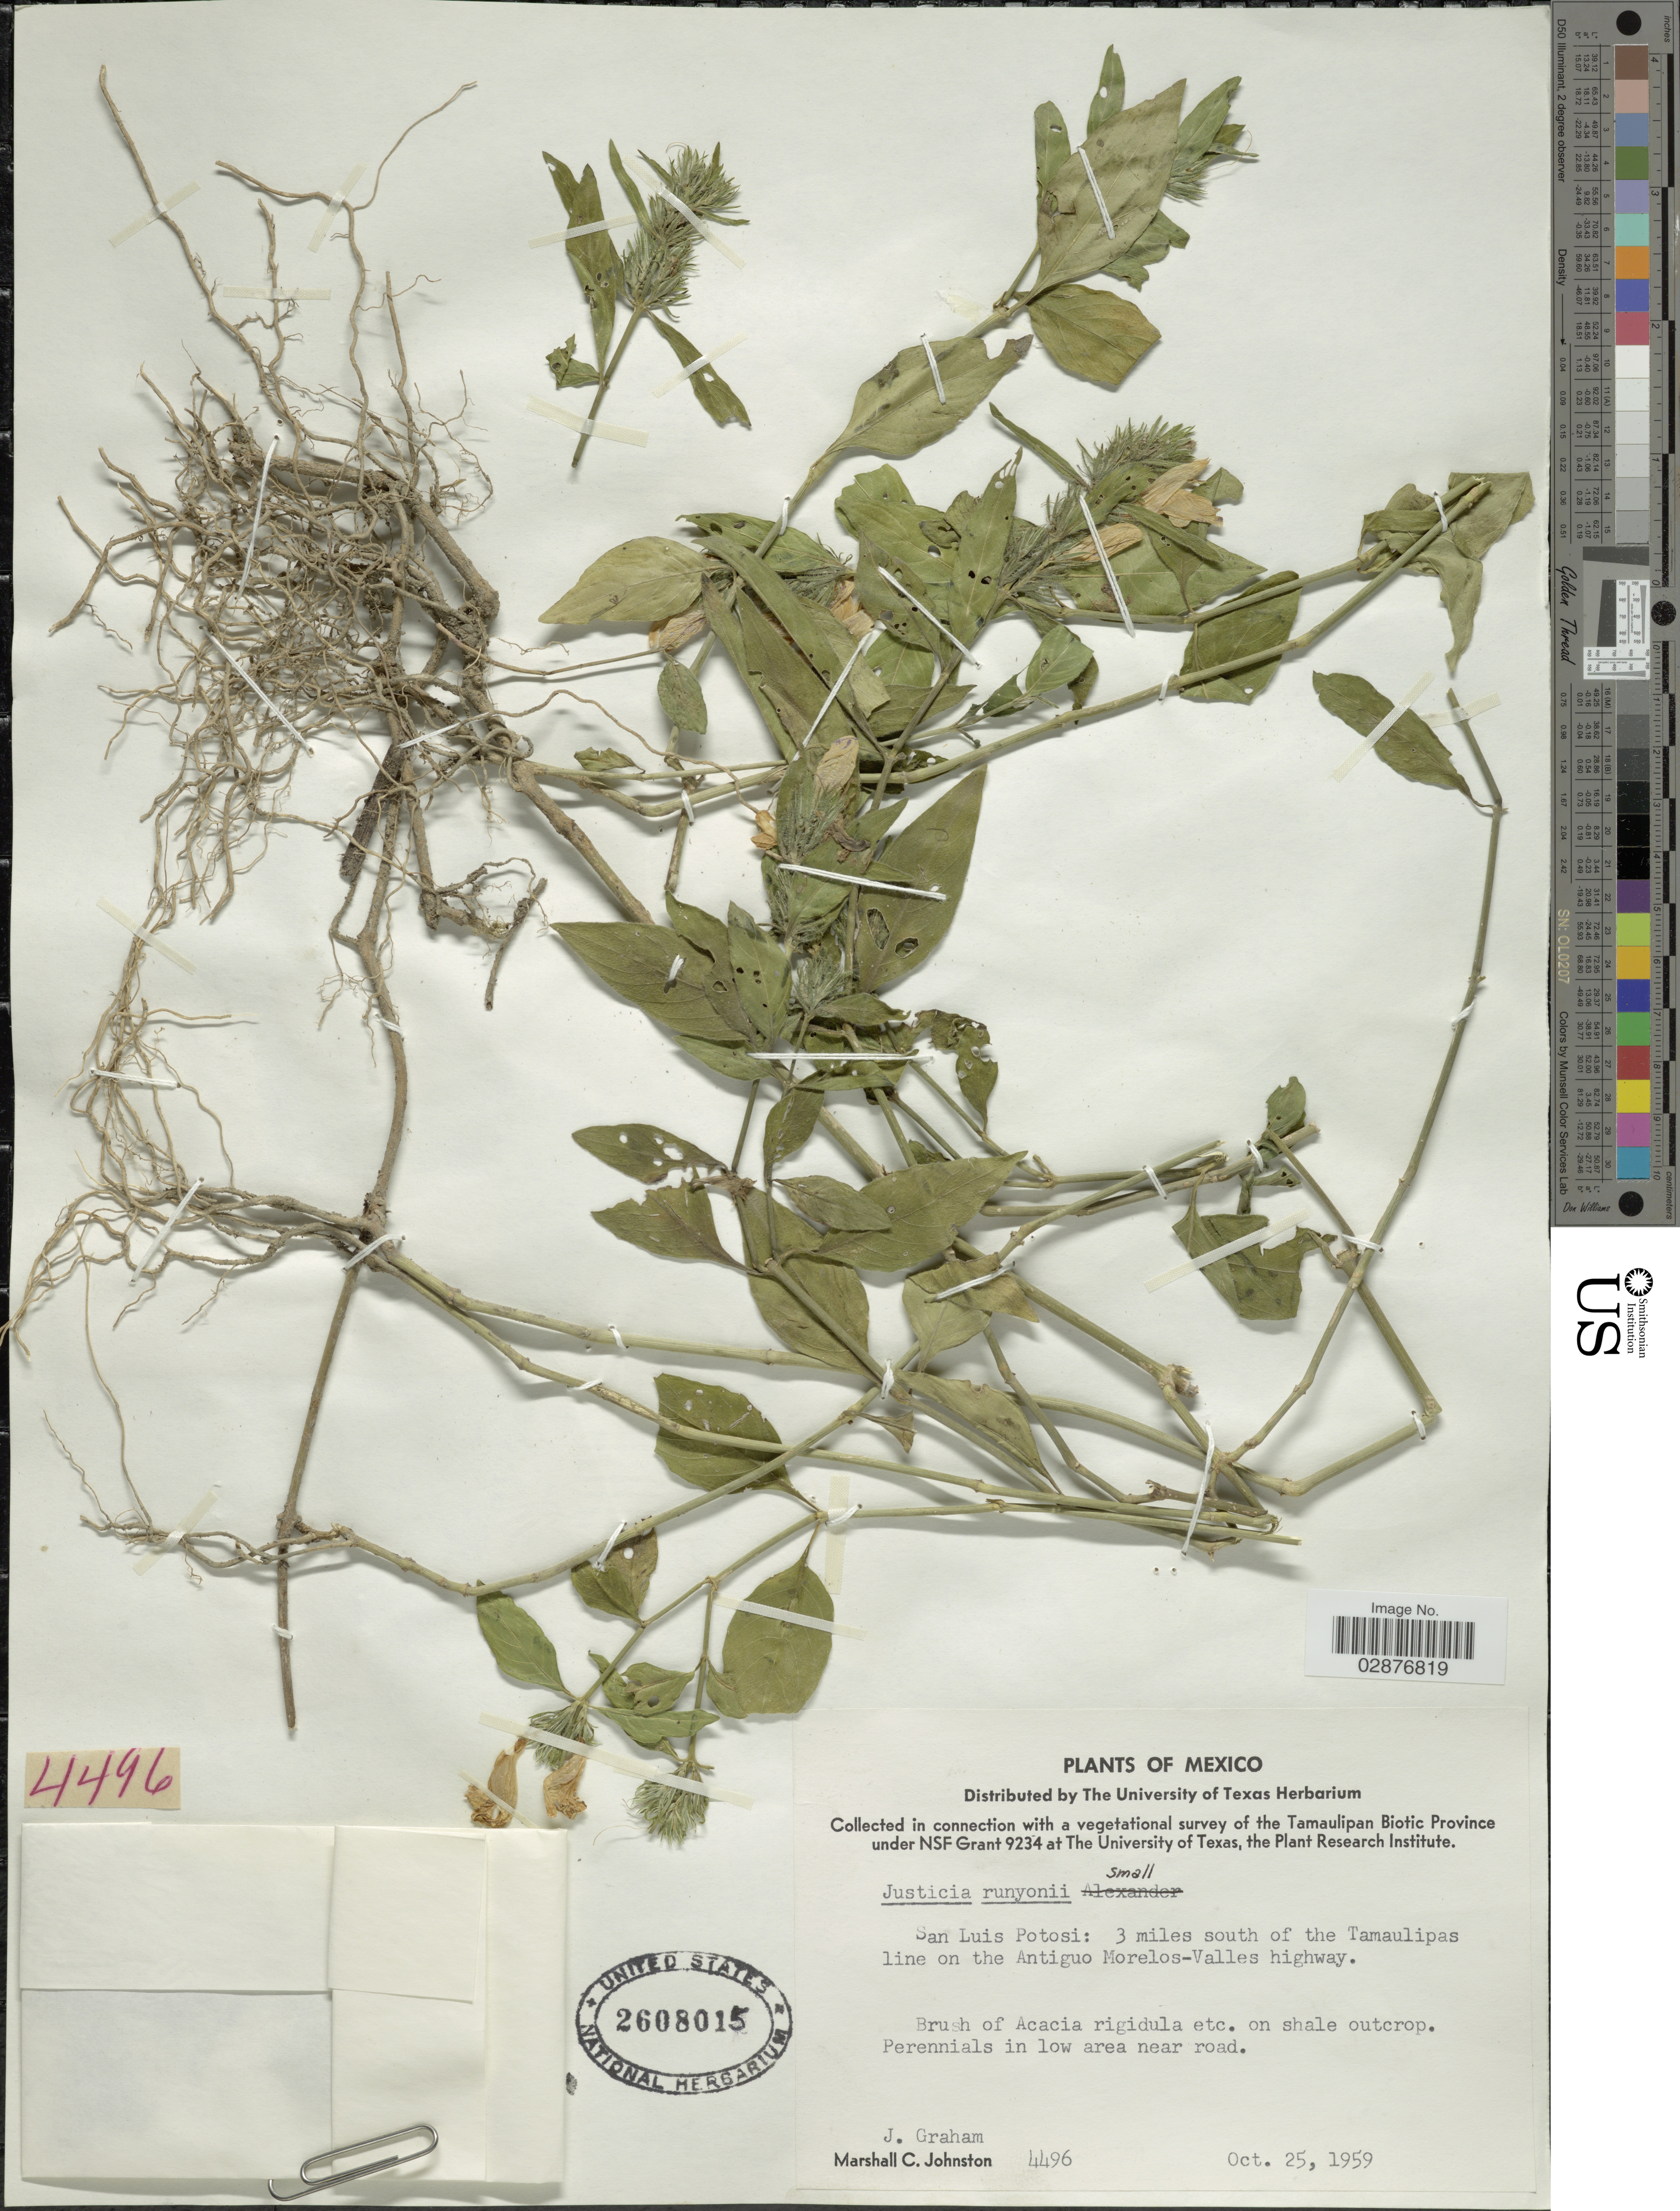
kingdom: Plantae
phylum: Tracheophyta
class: Magnoliopsida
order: Lamiales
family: Acanthaceae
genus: Justicia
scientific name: Justicia runyonii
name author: Small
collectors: J. Graham & M. Johnston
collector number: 4496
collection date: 1959-10-25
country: Mexico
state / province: San Luis Potosí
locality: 3 miles south of the Tamaulipas line on the Anitguo Morelos-Valles highway.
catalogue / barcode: US 2608015